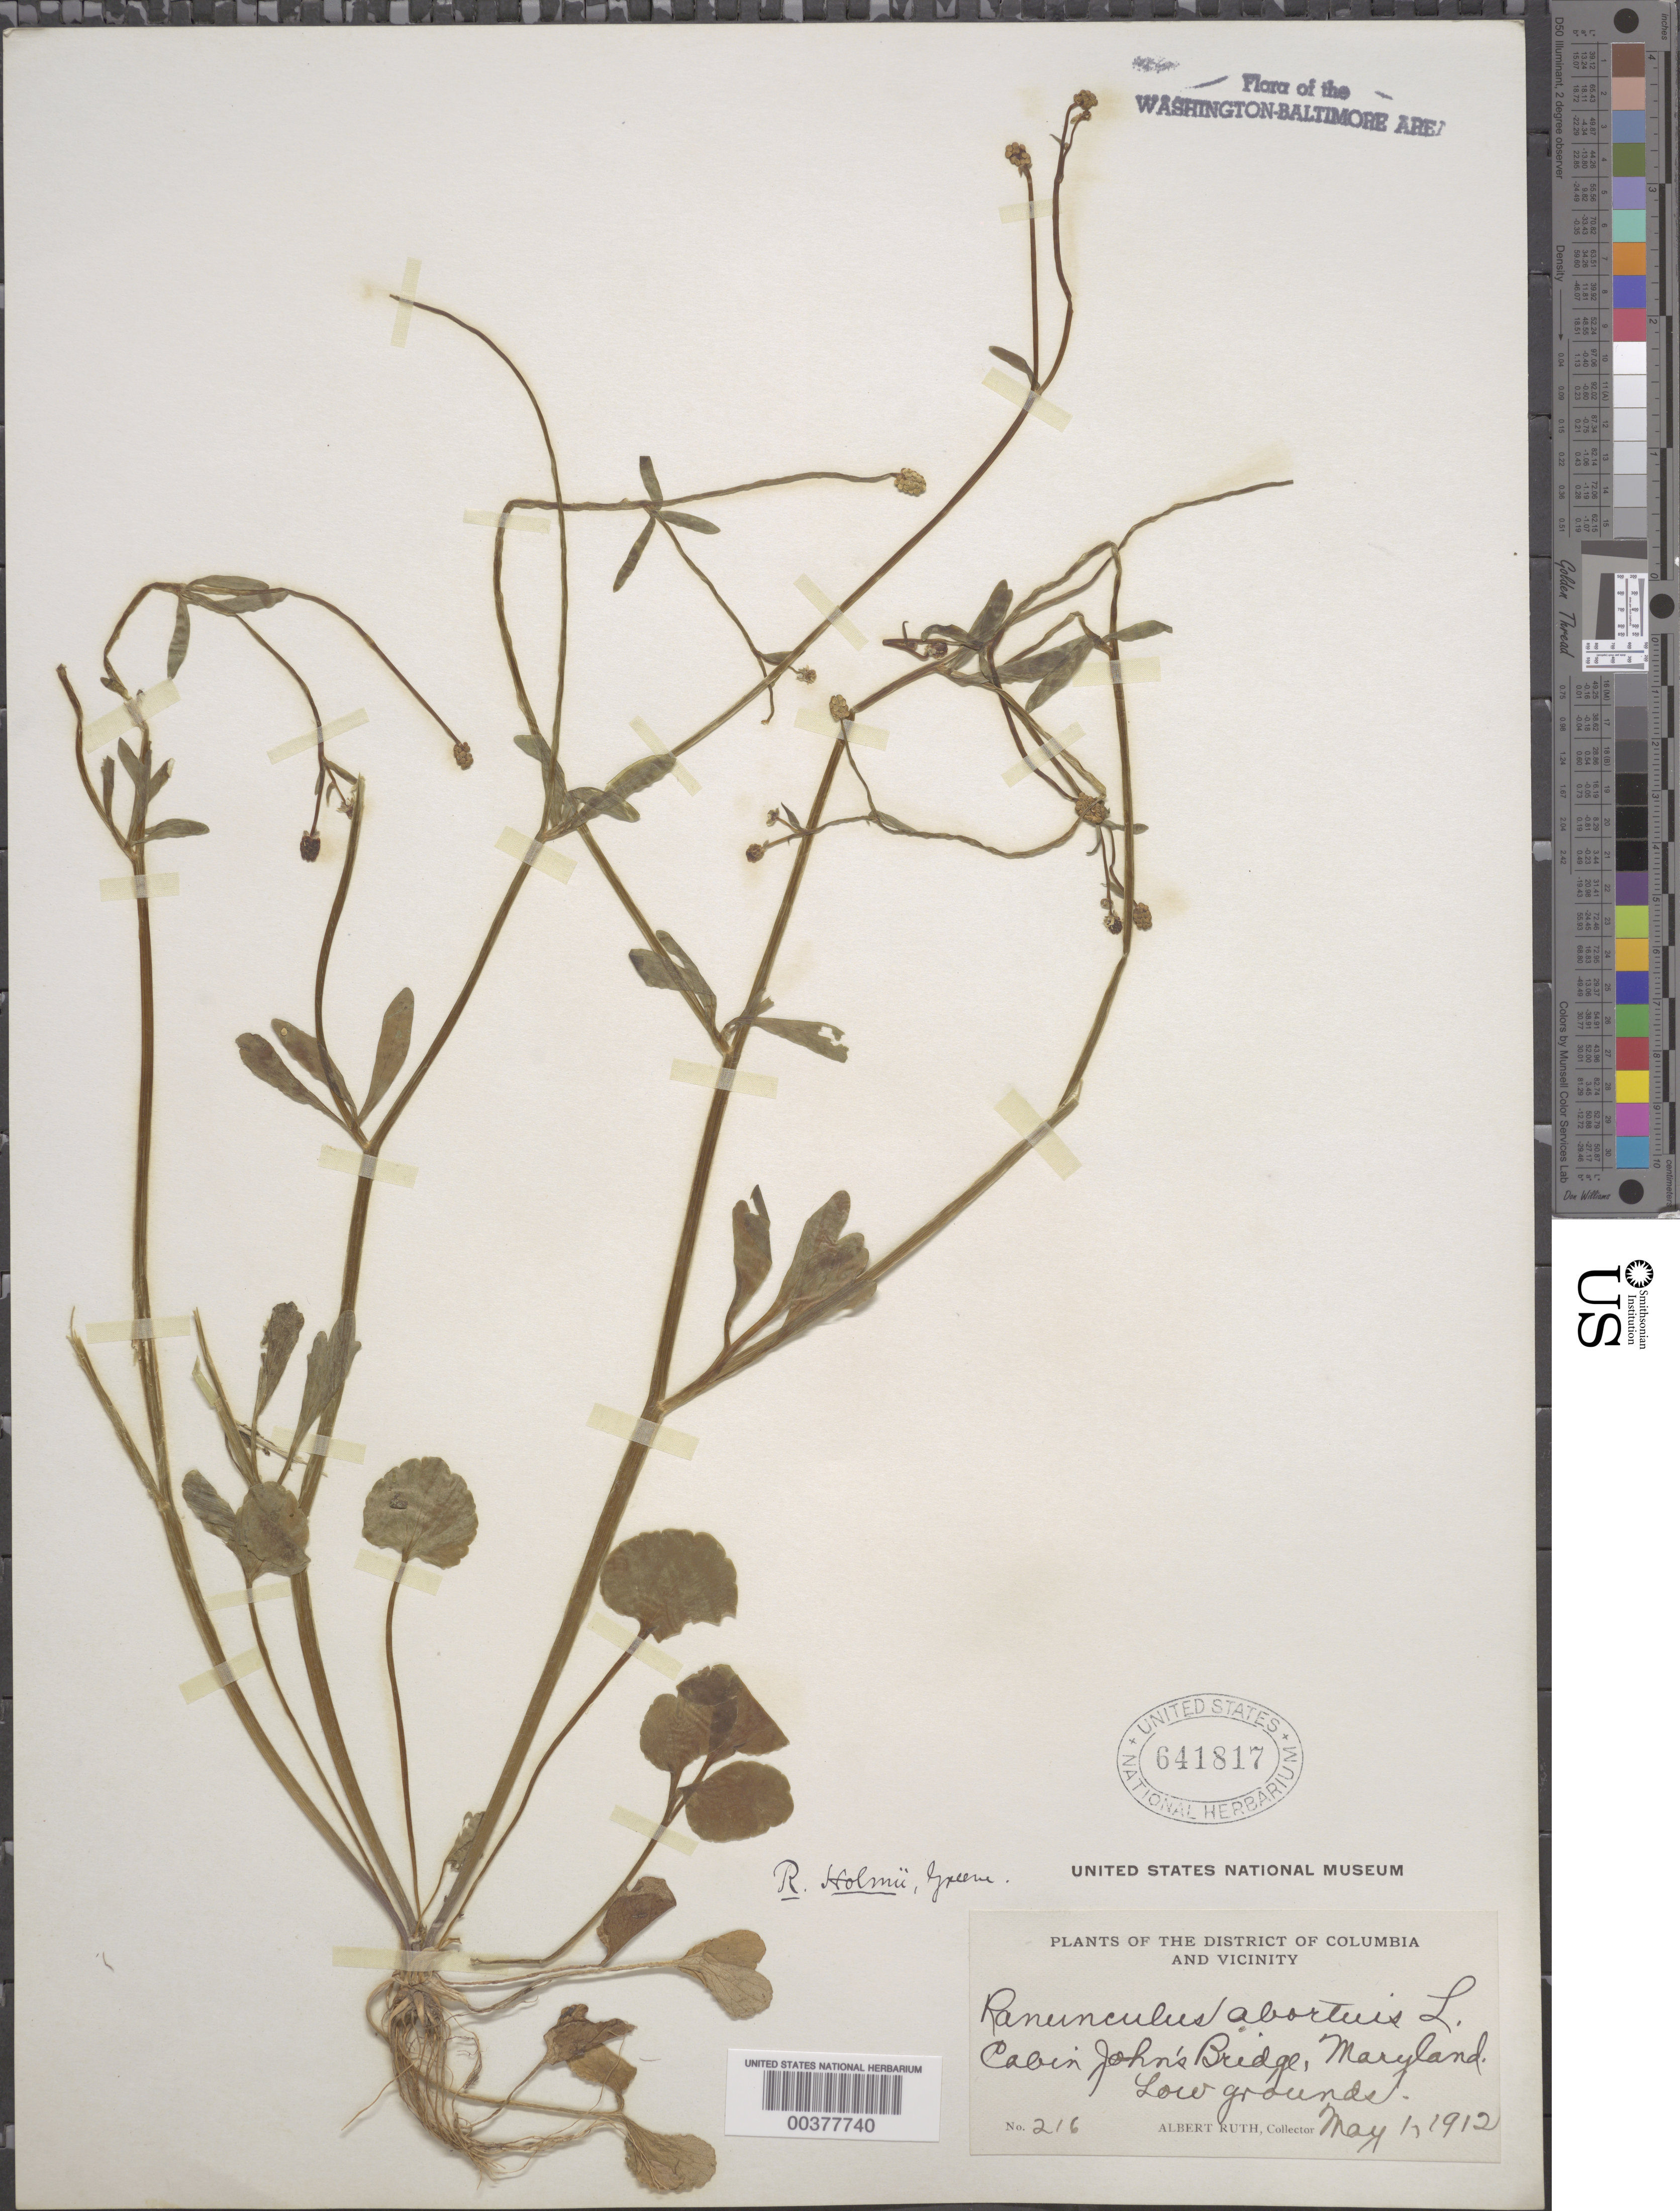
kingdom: Plantae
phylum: Tracheophyta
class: Magnoliopsida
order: Ranunculales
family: Ranunculaceae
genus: Ranunculus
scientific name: Ranunculus micranthus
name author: Nutt.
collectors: A. Ruth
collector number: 216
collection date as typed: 01 May 1912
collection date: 1912-05-01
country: United States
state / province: Maryland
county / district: Montgomery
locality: Cabin John Bridge C. & O. Canal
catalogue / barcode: US 641817